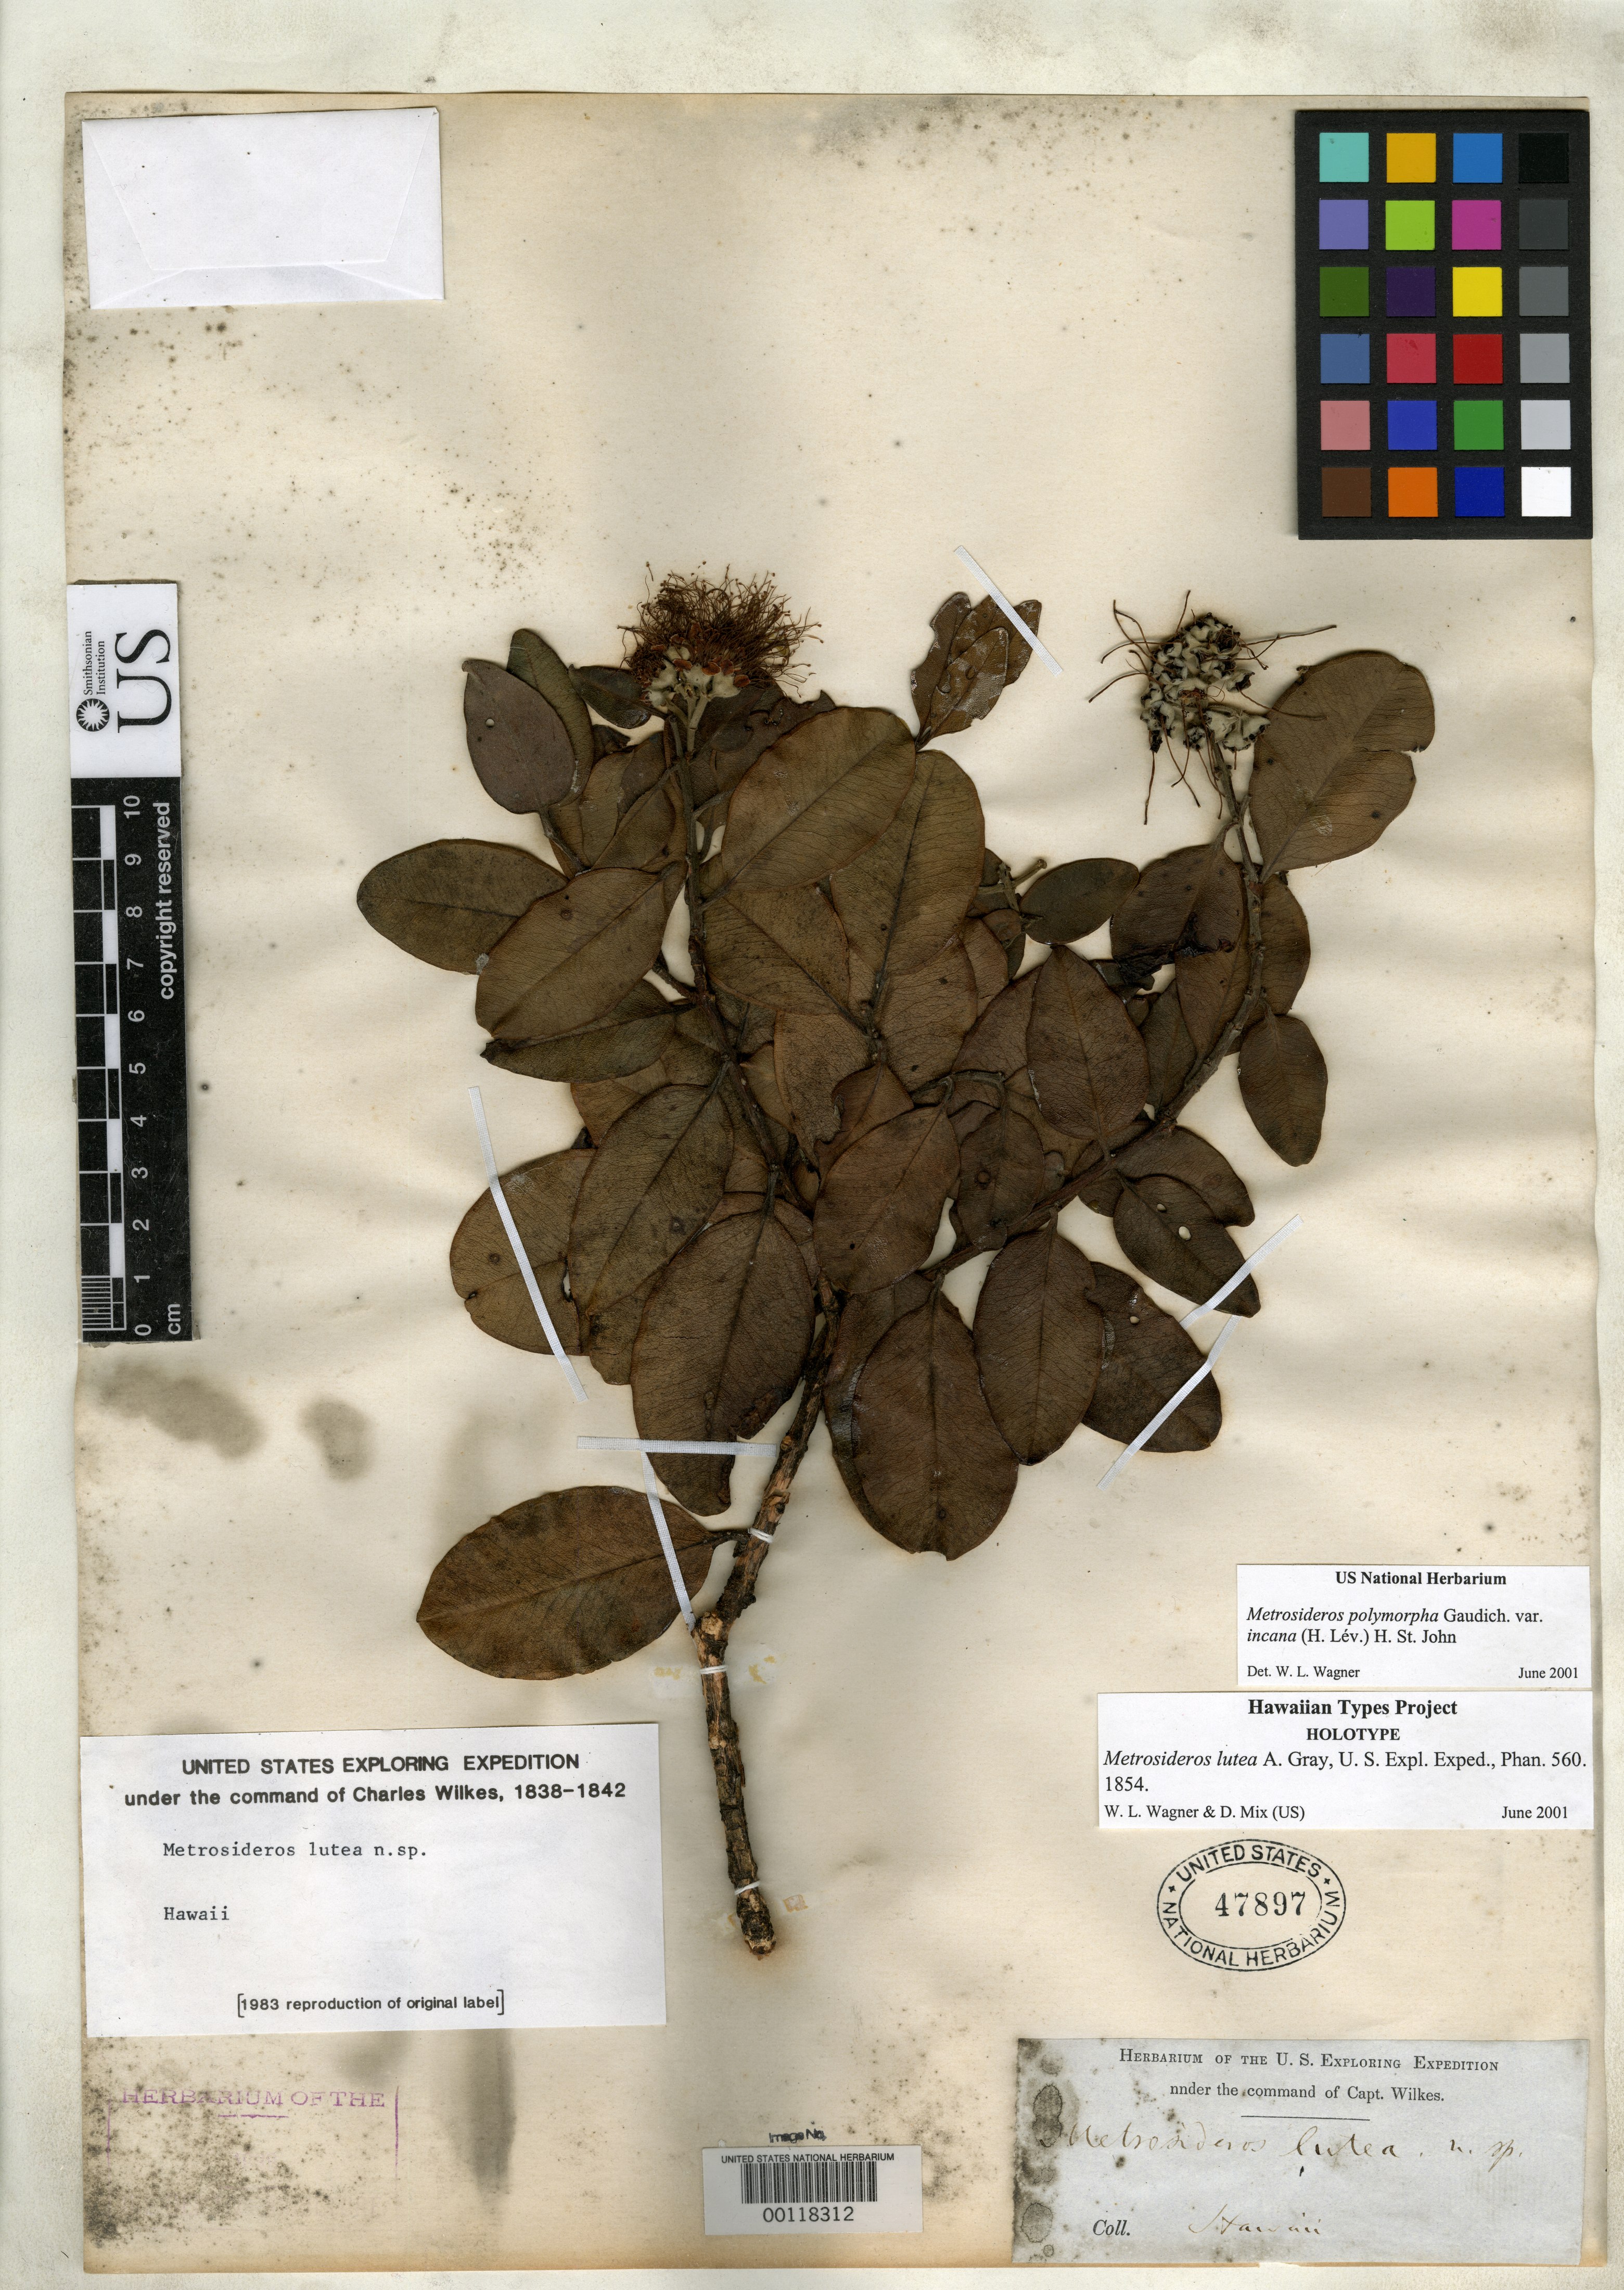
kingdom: Plantae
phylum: Tracheophyta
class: Magnoliopsida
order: Myrtales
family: Myrtaceae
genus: Metrosideros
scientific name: Metrosideros lutea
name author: A. Gray in Wilkes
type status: Holotype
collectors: Wilkes Explor. Exped.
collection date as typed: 1838 to -- --- 1842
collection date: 1838/1842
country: United States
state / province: Hawaii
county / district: Hawaii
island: Hawaii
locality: Hilo vicinity.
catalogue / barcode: US 47897